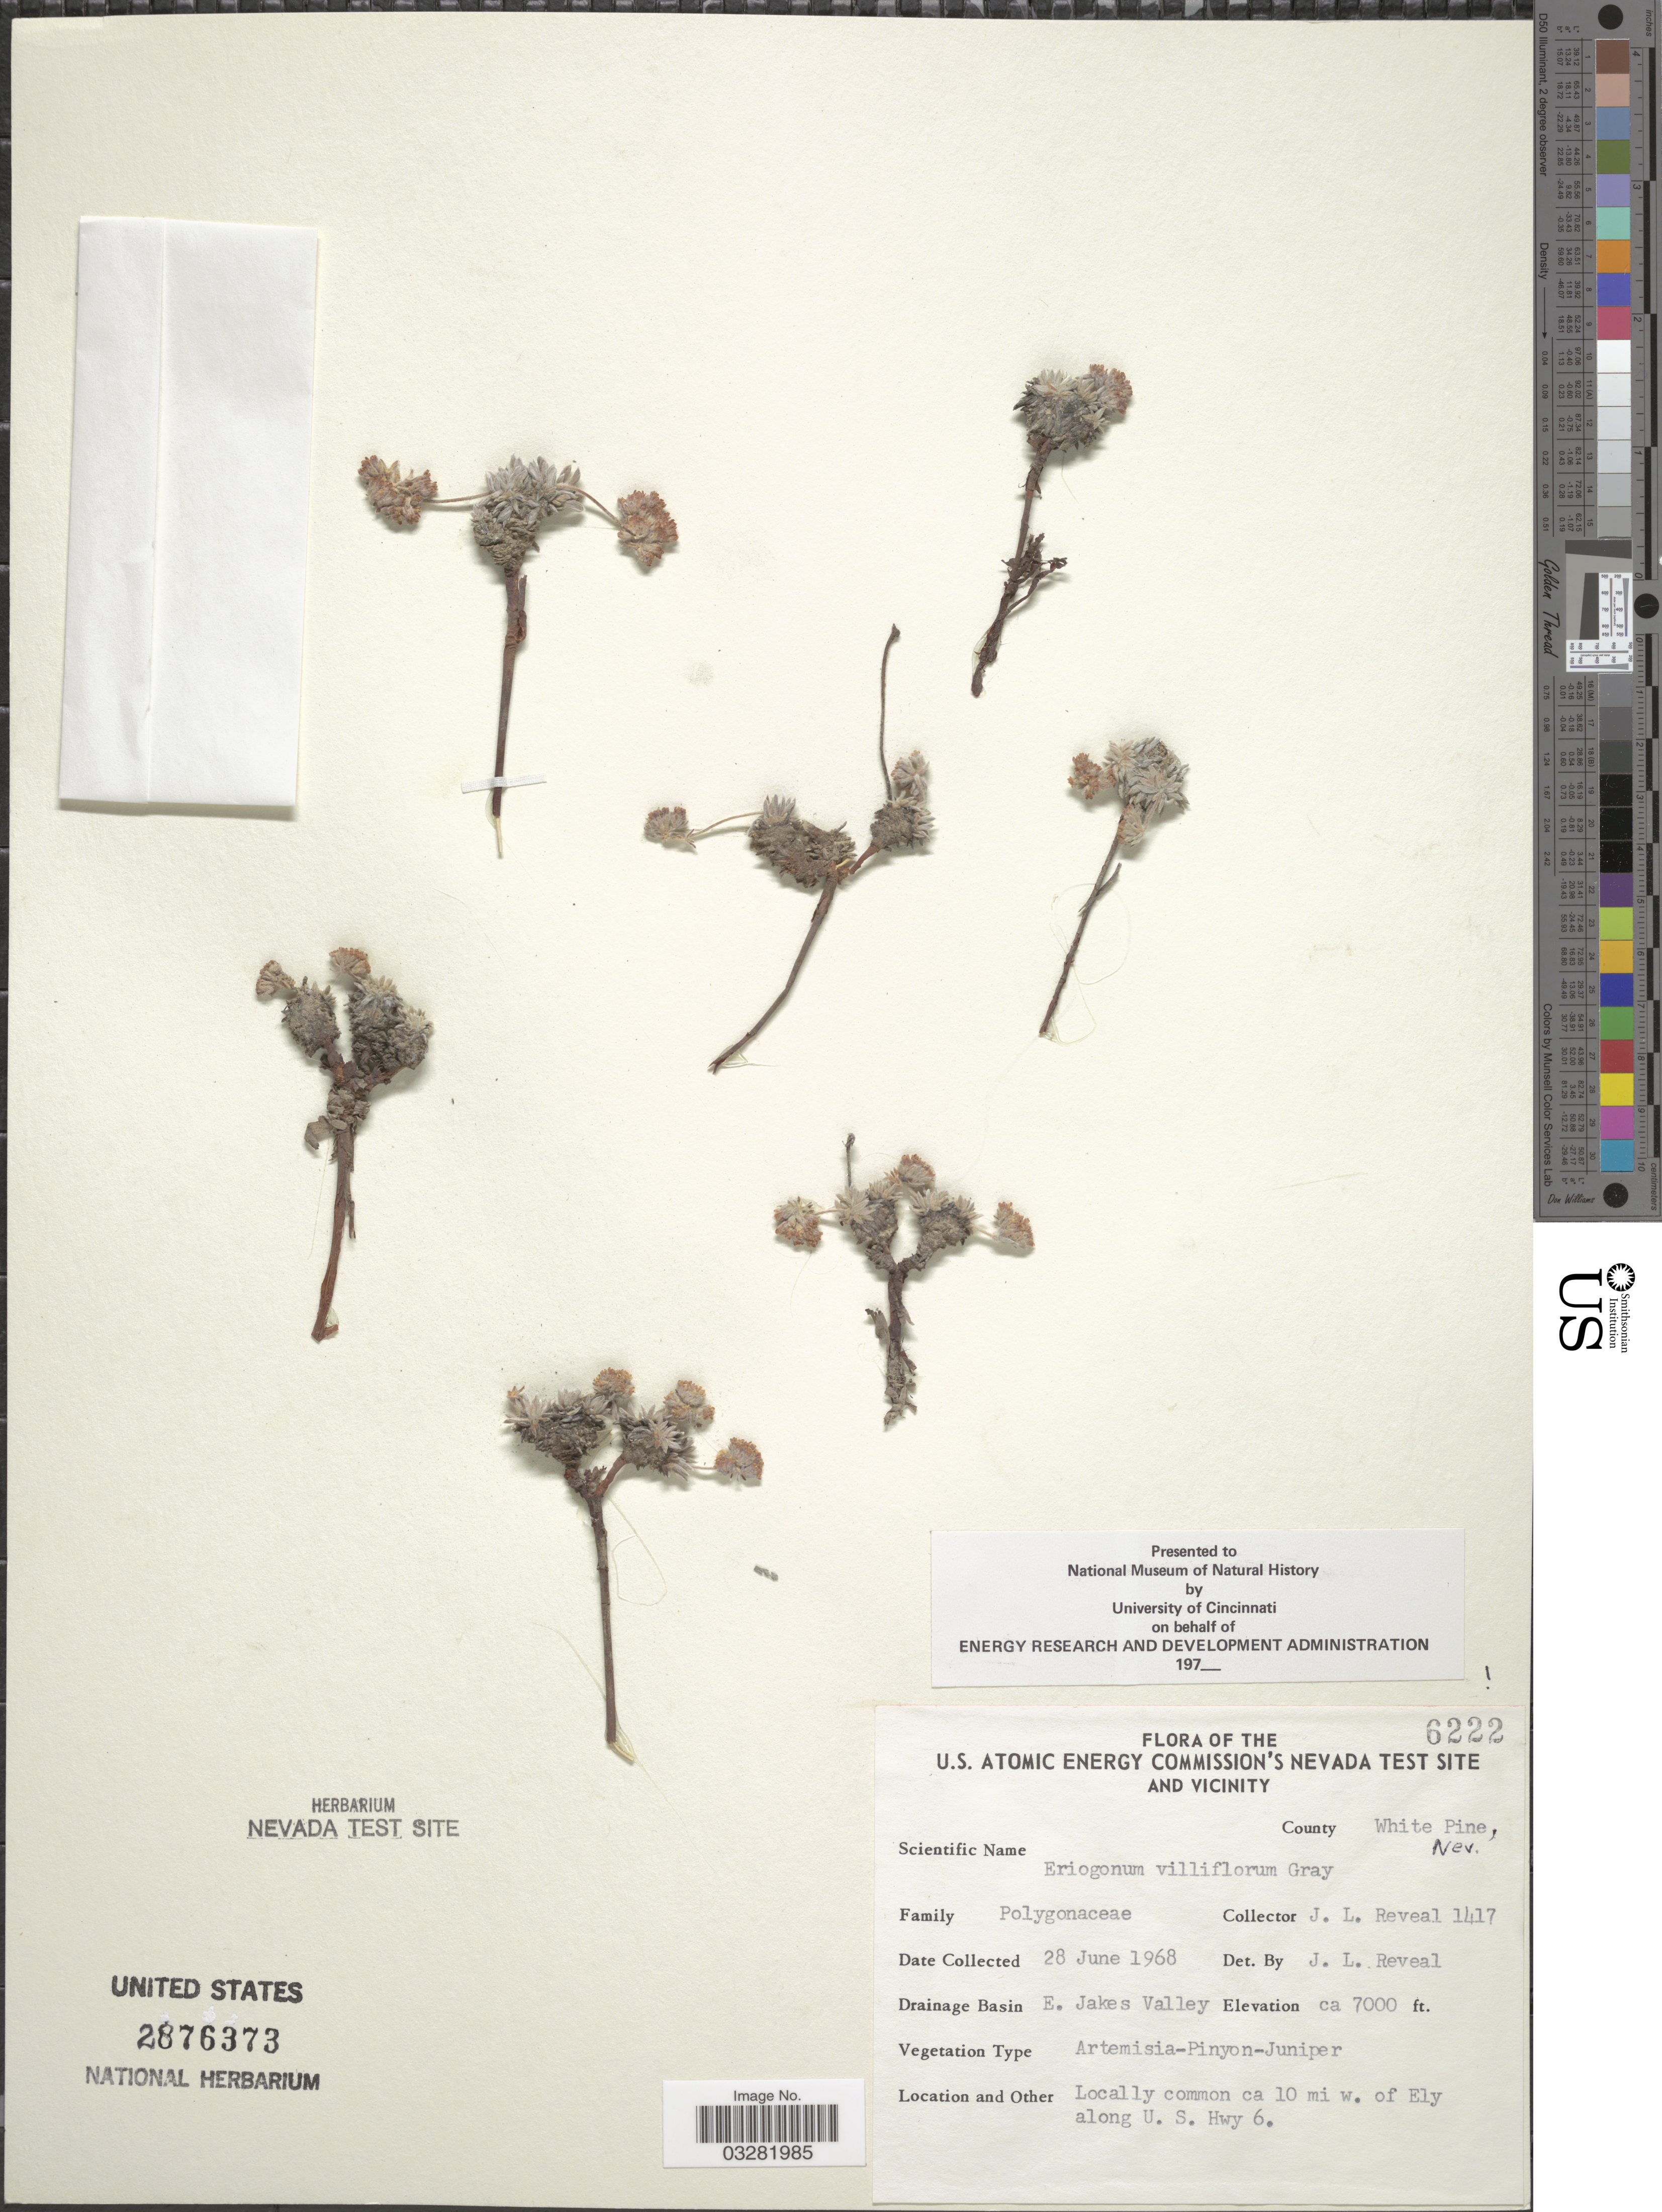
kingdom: Plantae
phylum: Tracheophyta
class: Magnoliopsida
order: Caryophyllales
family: Polygonaceae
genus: Eriogonum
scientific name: Eriogonum villiflorum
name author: A. Gray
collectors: J. L. Reveal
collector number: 6222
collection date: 1968-06-28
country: United States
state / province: Nevada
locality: The U.S. Atomic Energy Commission's Nevada Test Site and Vicinity. County White Pine. Locally common ca 10 mi W. of Ely along U.S. Hwy 6.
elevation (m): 2134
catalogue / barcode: US 2876373